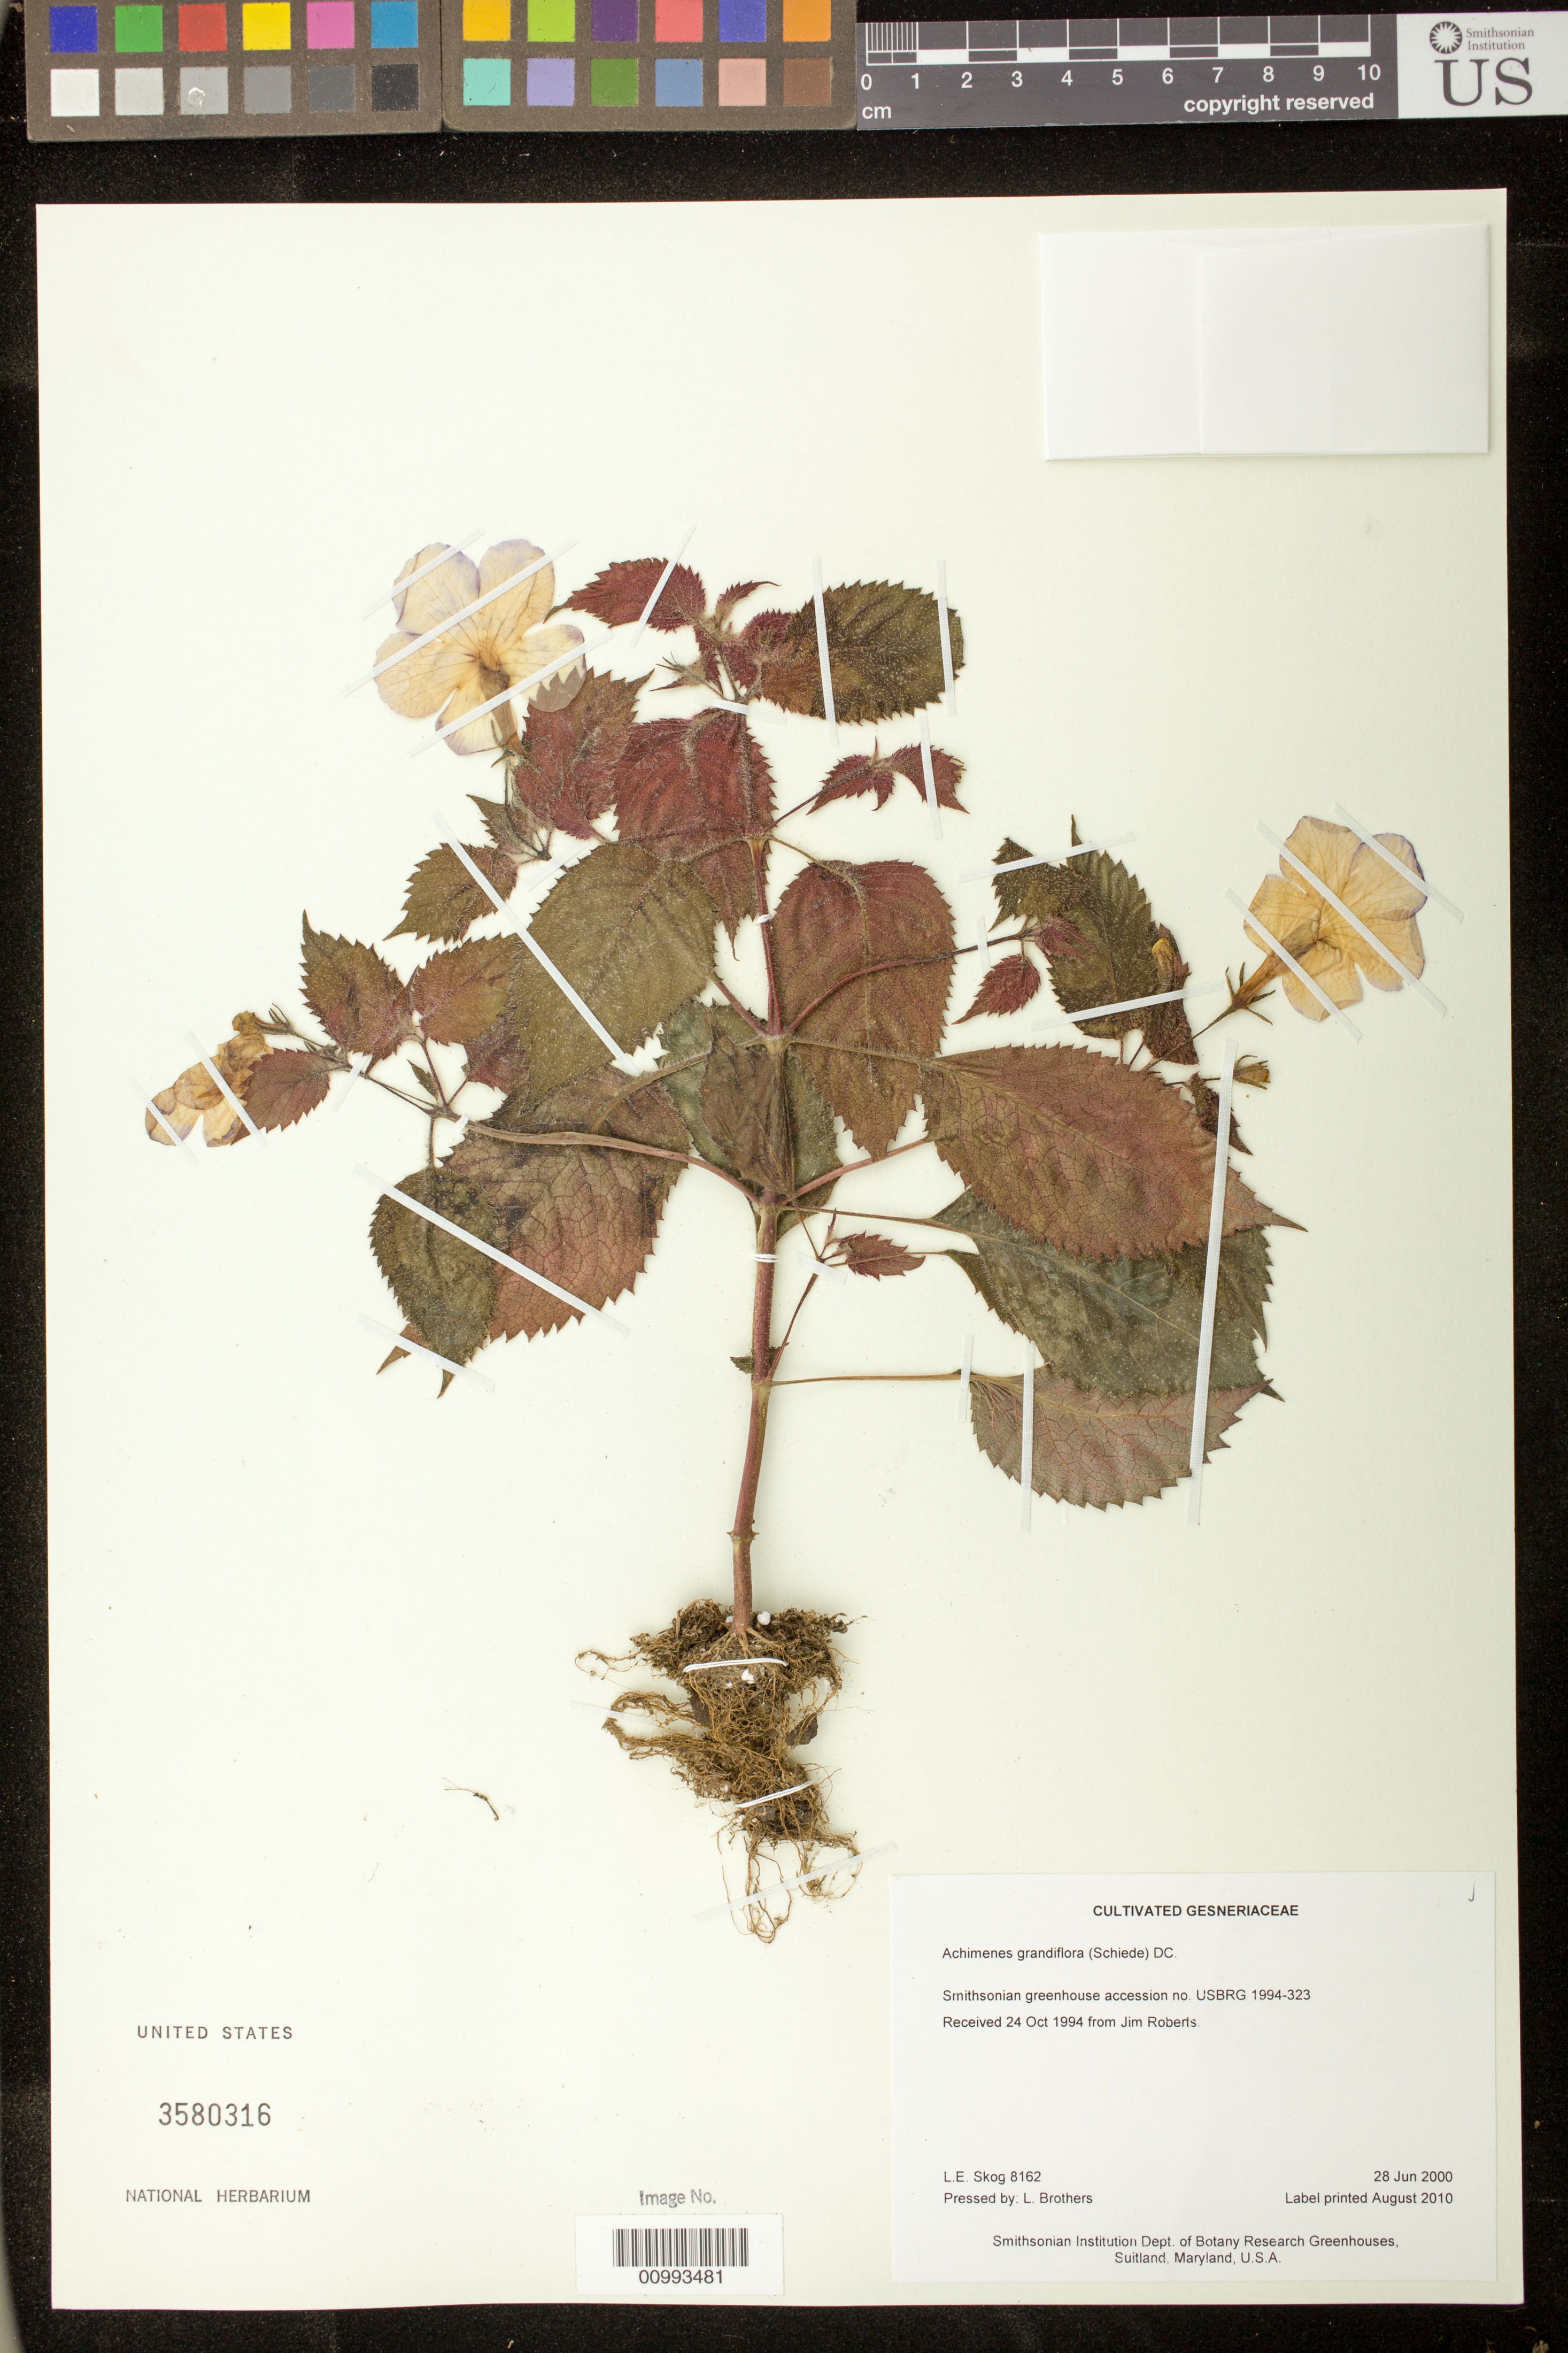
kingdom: Plantae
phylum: Tracheophyta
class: Magnoliopsida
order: Lamiales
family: Gesneriaceae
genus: Achimenes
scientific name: Achimenes grandiflora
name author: (Schiede) DC.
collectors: L. E. Skog & L. Brothers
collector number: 8162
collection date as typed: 28 Jun 2000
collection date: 2000-06-28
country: United States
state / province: Maryland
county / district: Prince George's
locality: Smithsonian Institution Dept. of Botany Research Greenhouses, Suitland, Maryland, U.S.A.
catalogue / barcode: US 3580316